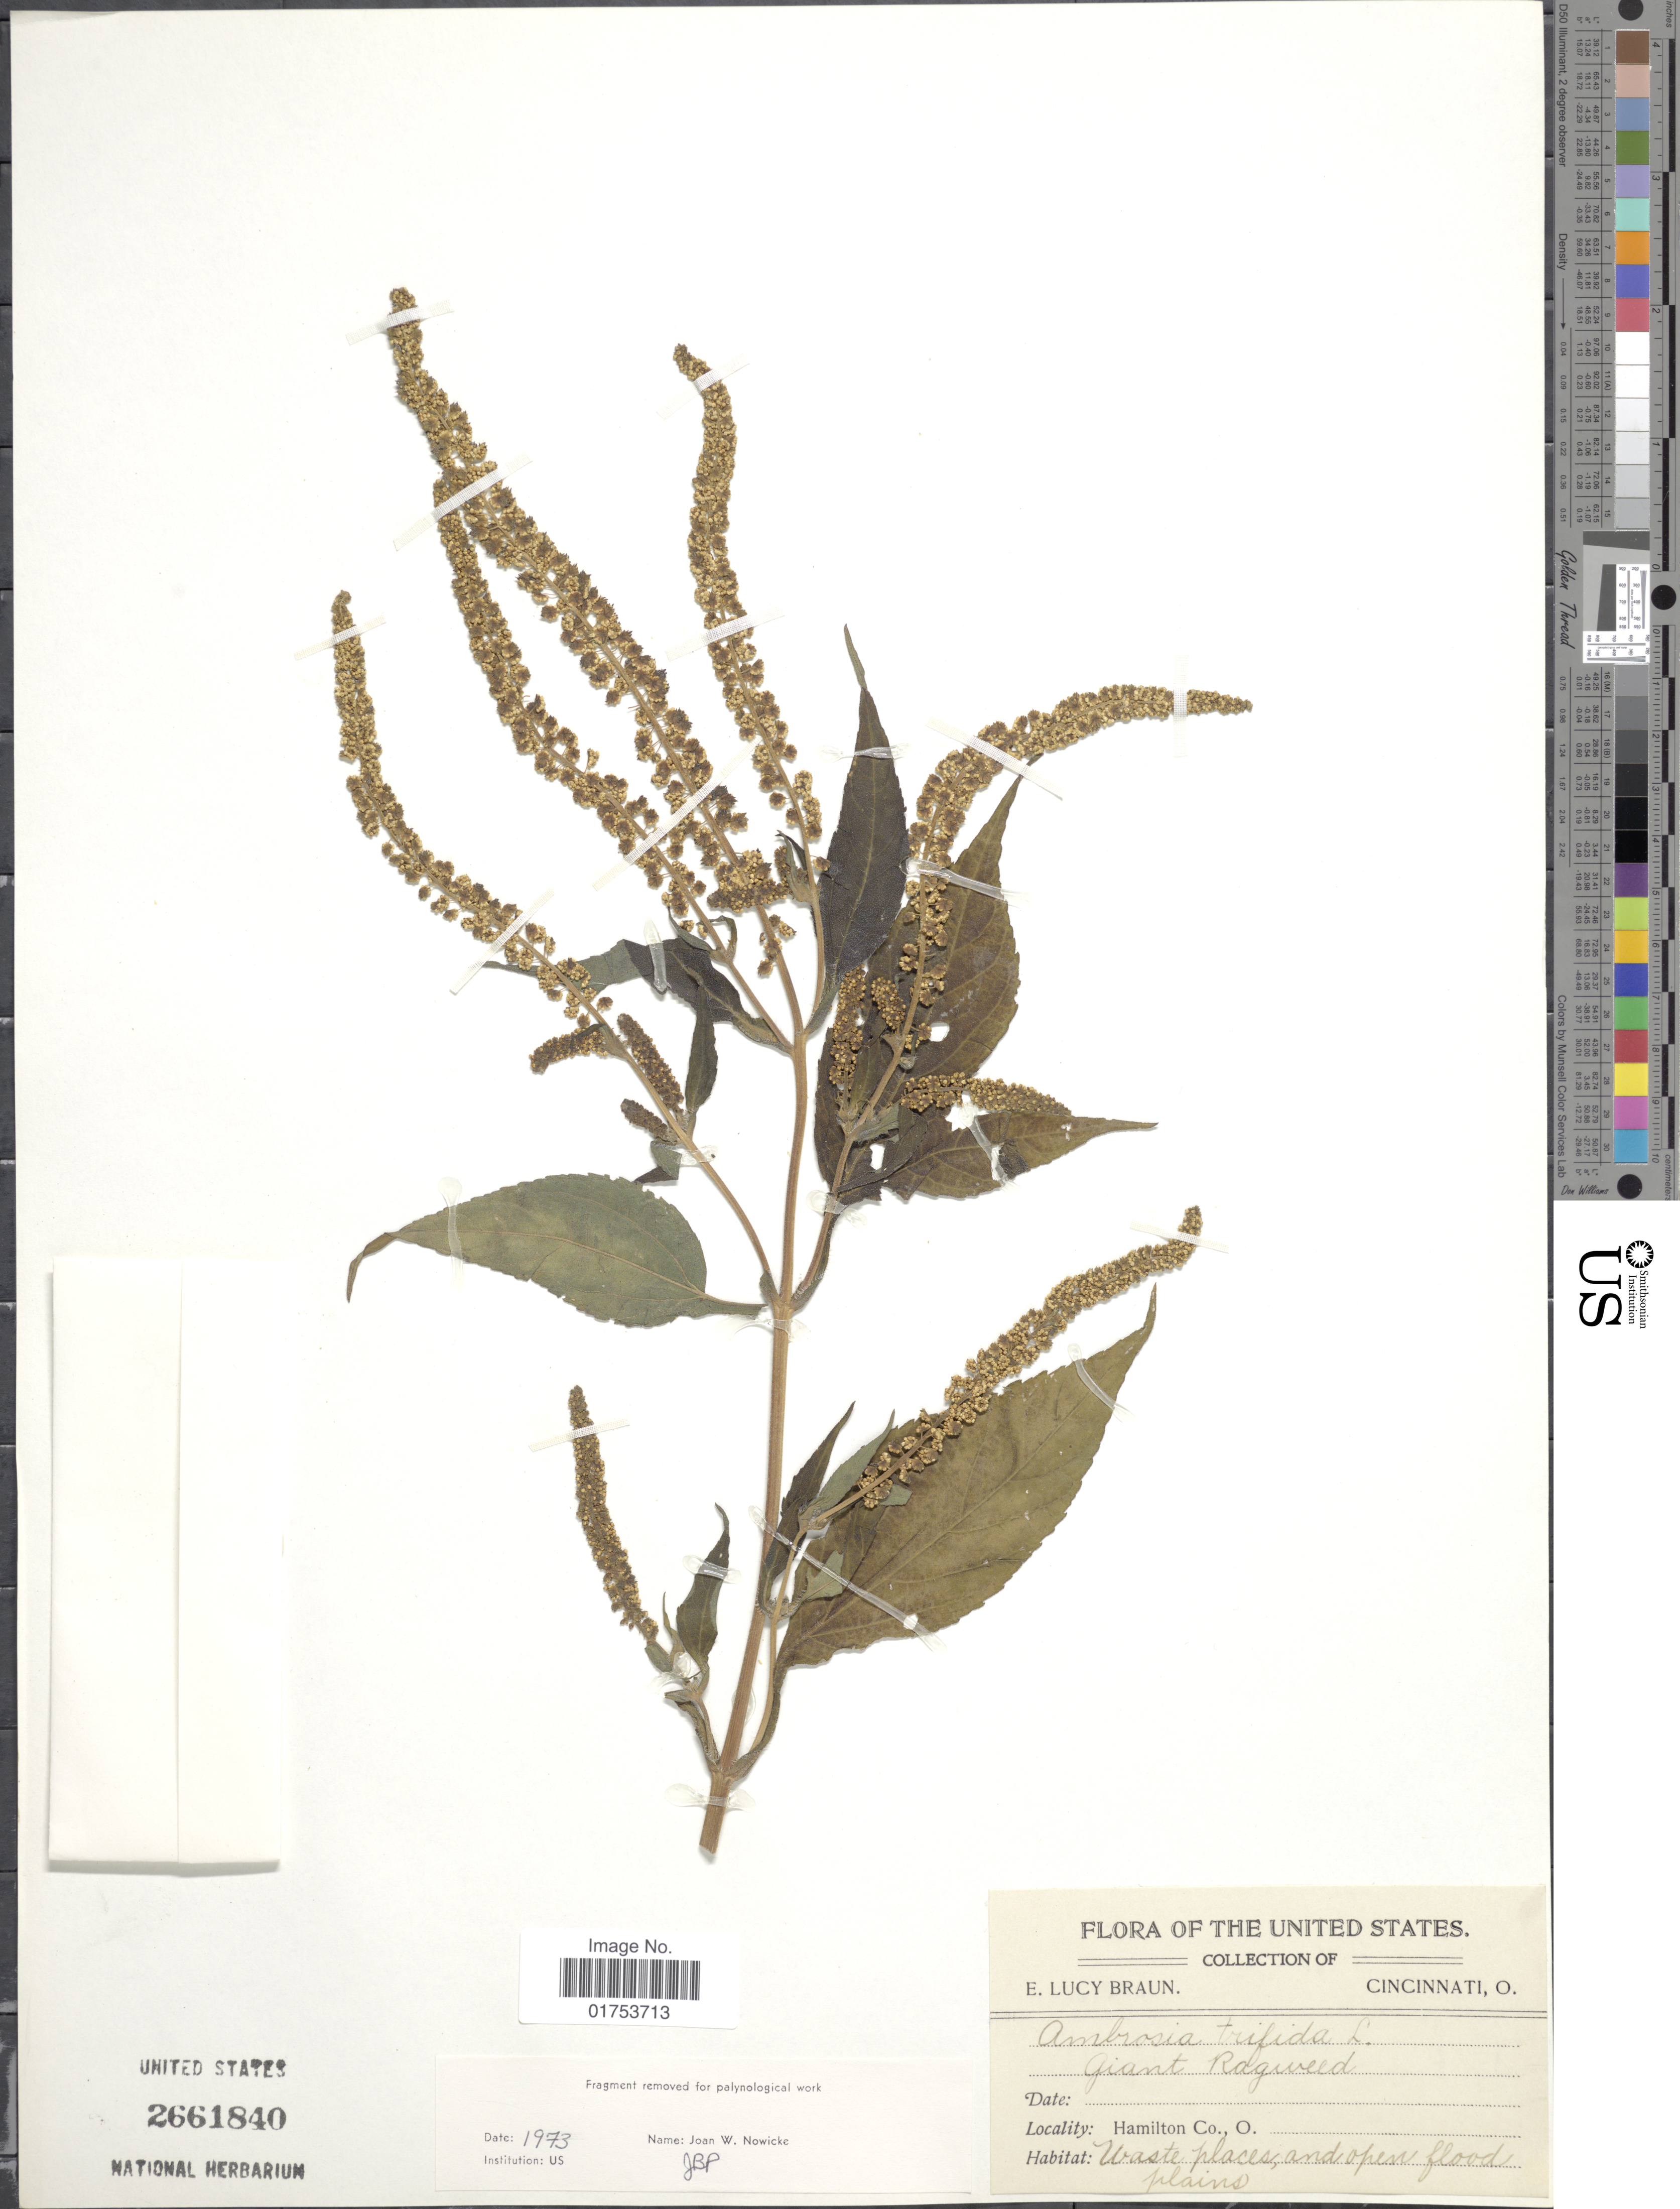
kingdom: Plantae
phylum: Tracheophyta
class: Magnoliopsida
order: Asterales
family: Asteraceae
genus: Ambrosia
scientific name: Ambrosia trifida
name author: L.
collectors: E. L. Braun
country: United States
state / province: Ohio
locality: Hamilton Co., O.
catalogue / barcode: US 2661840